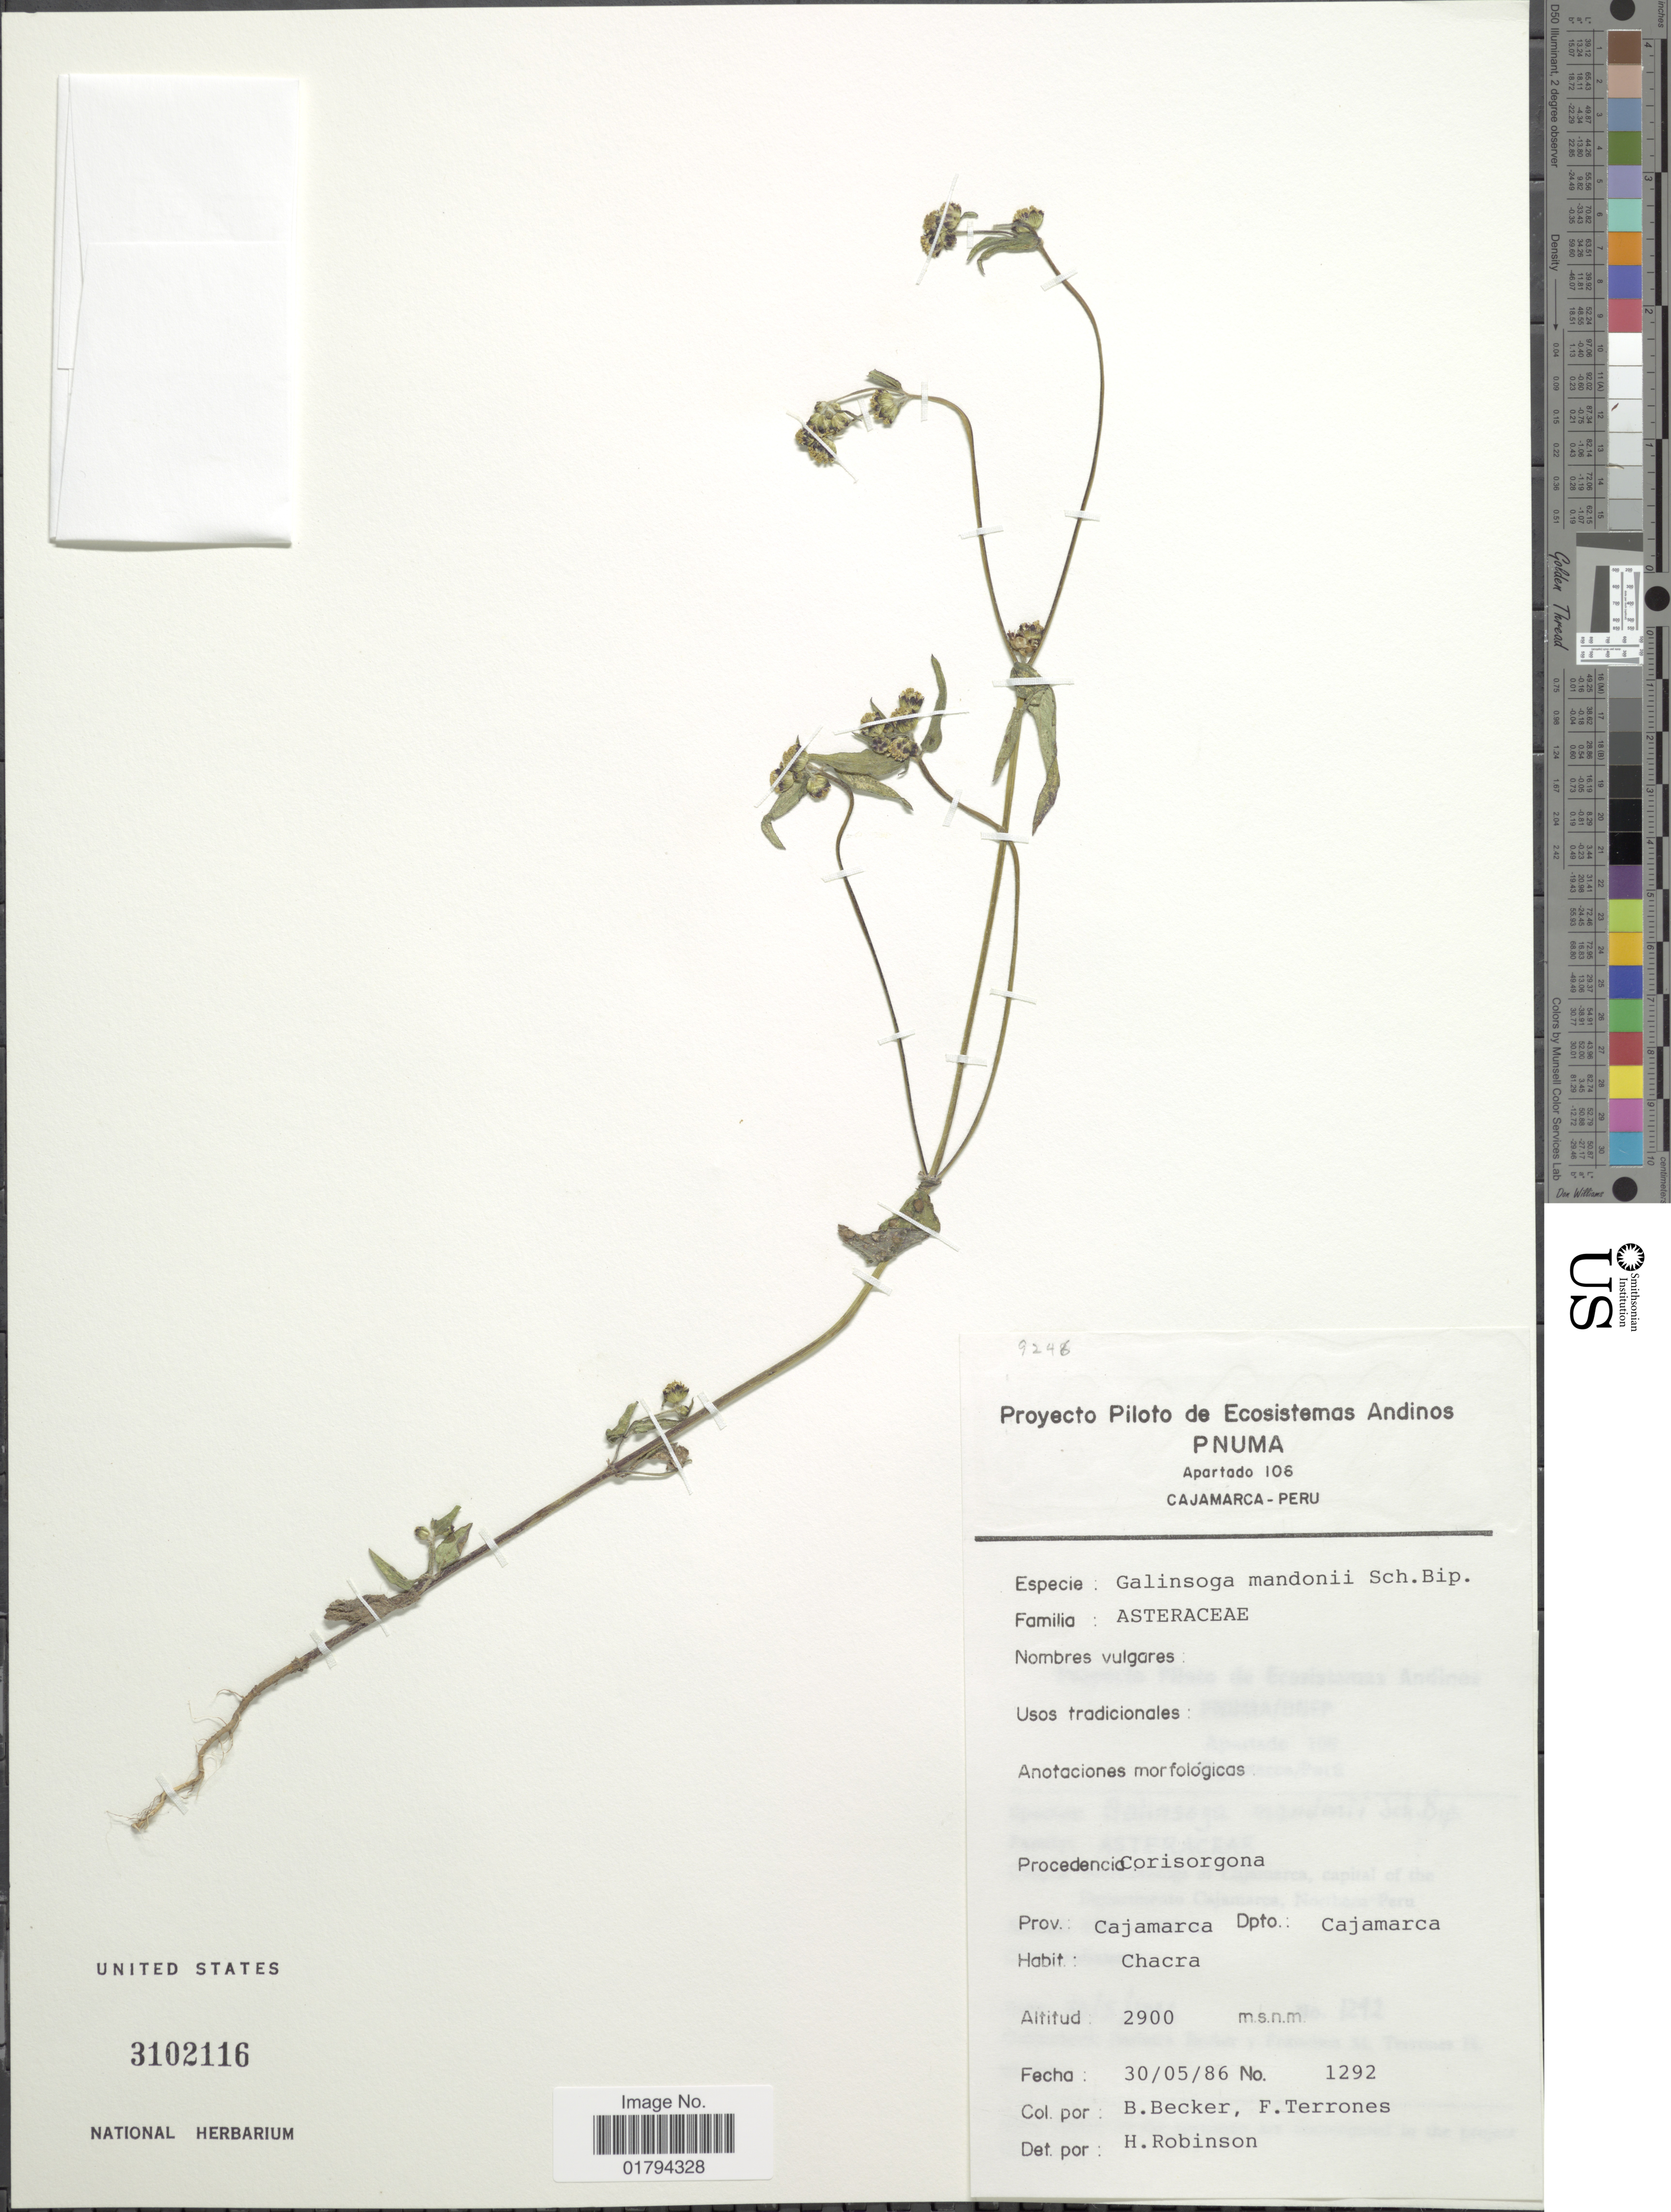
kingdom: Plantae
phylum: Tracheophyta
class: Magnoliopsida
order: Asterales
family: Asteraceae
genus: Galinsoga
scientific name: Galinsoga mandonii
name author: Sch. Bip.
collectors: B. Becker & F. Terrones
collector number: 1292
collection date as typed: Transcribed d/m/y: 30/5/86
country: Peru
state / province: Cajamarca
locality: Corisorgona, Dpto. Cajamarca, Chacra.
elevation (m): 2900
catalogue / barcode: US 3102116